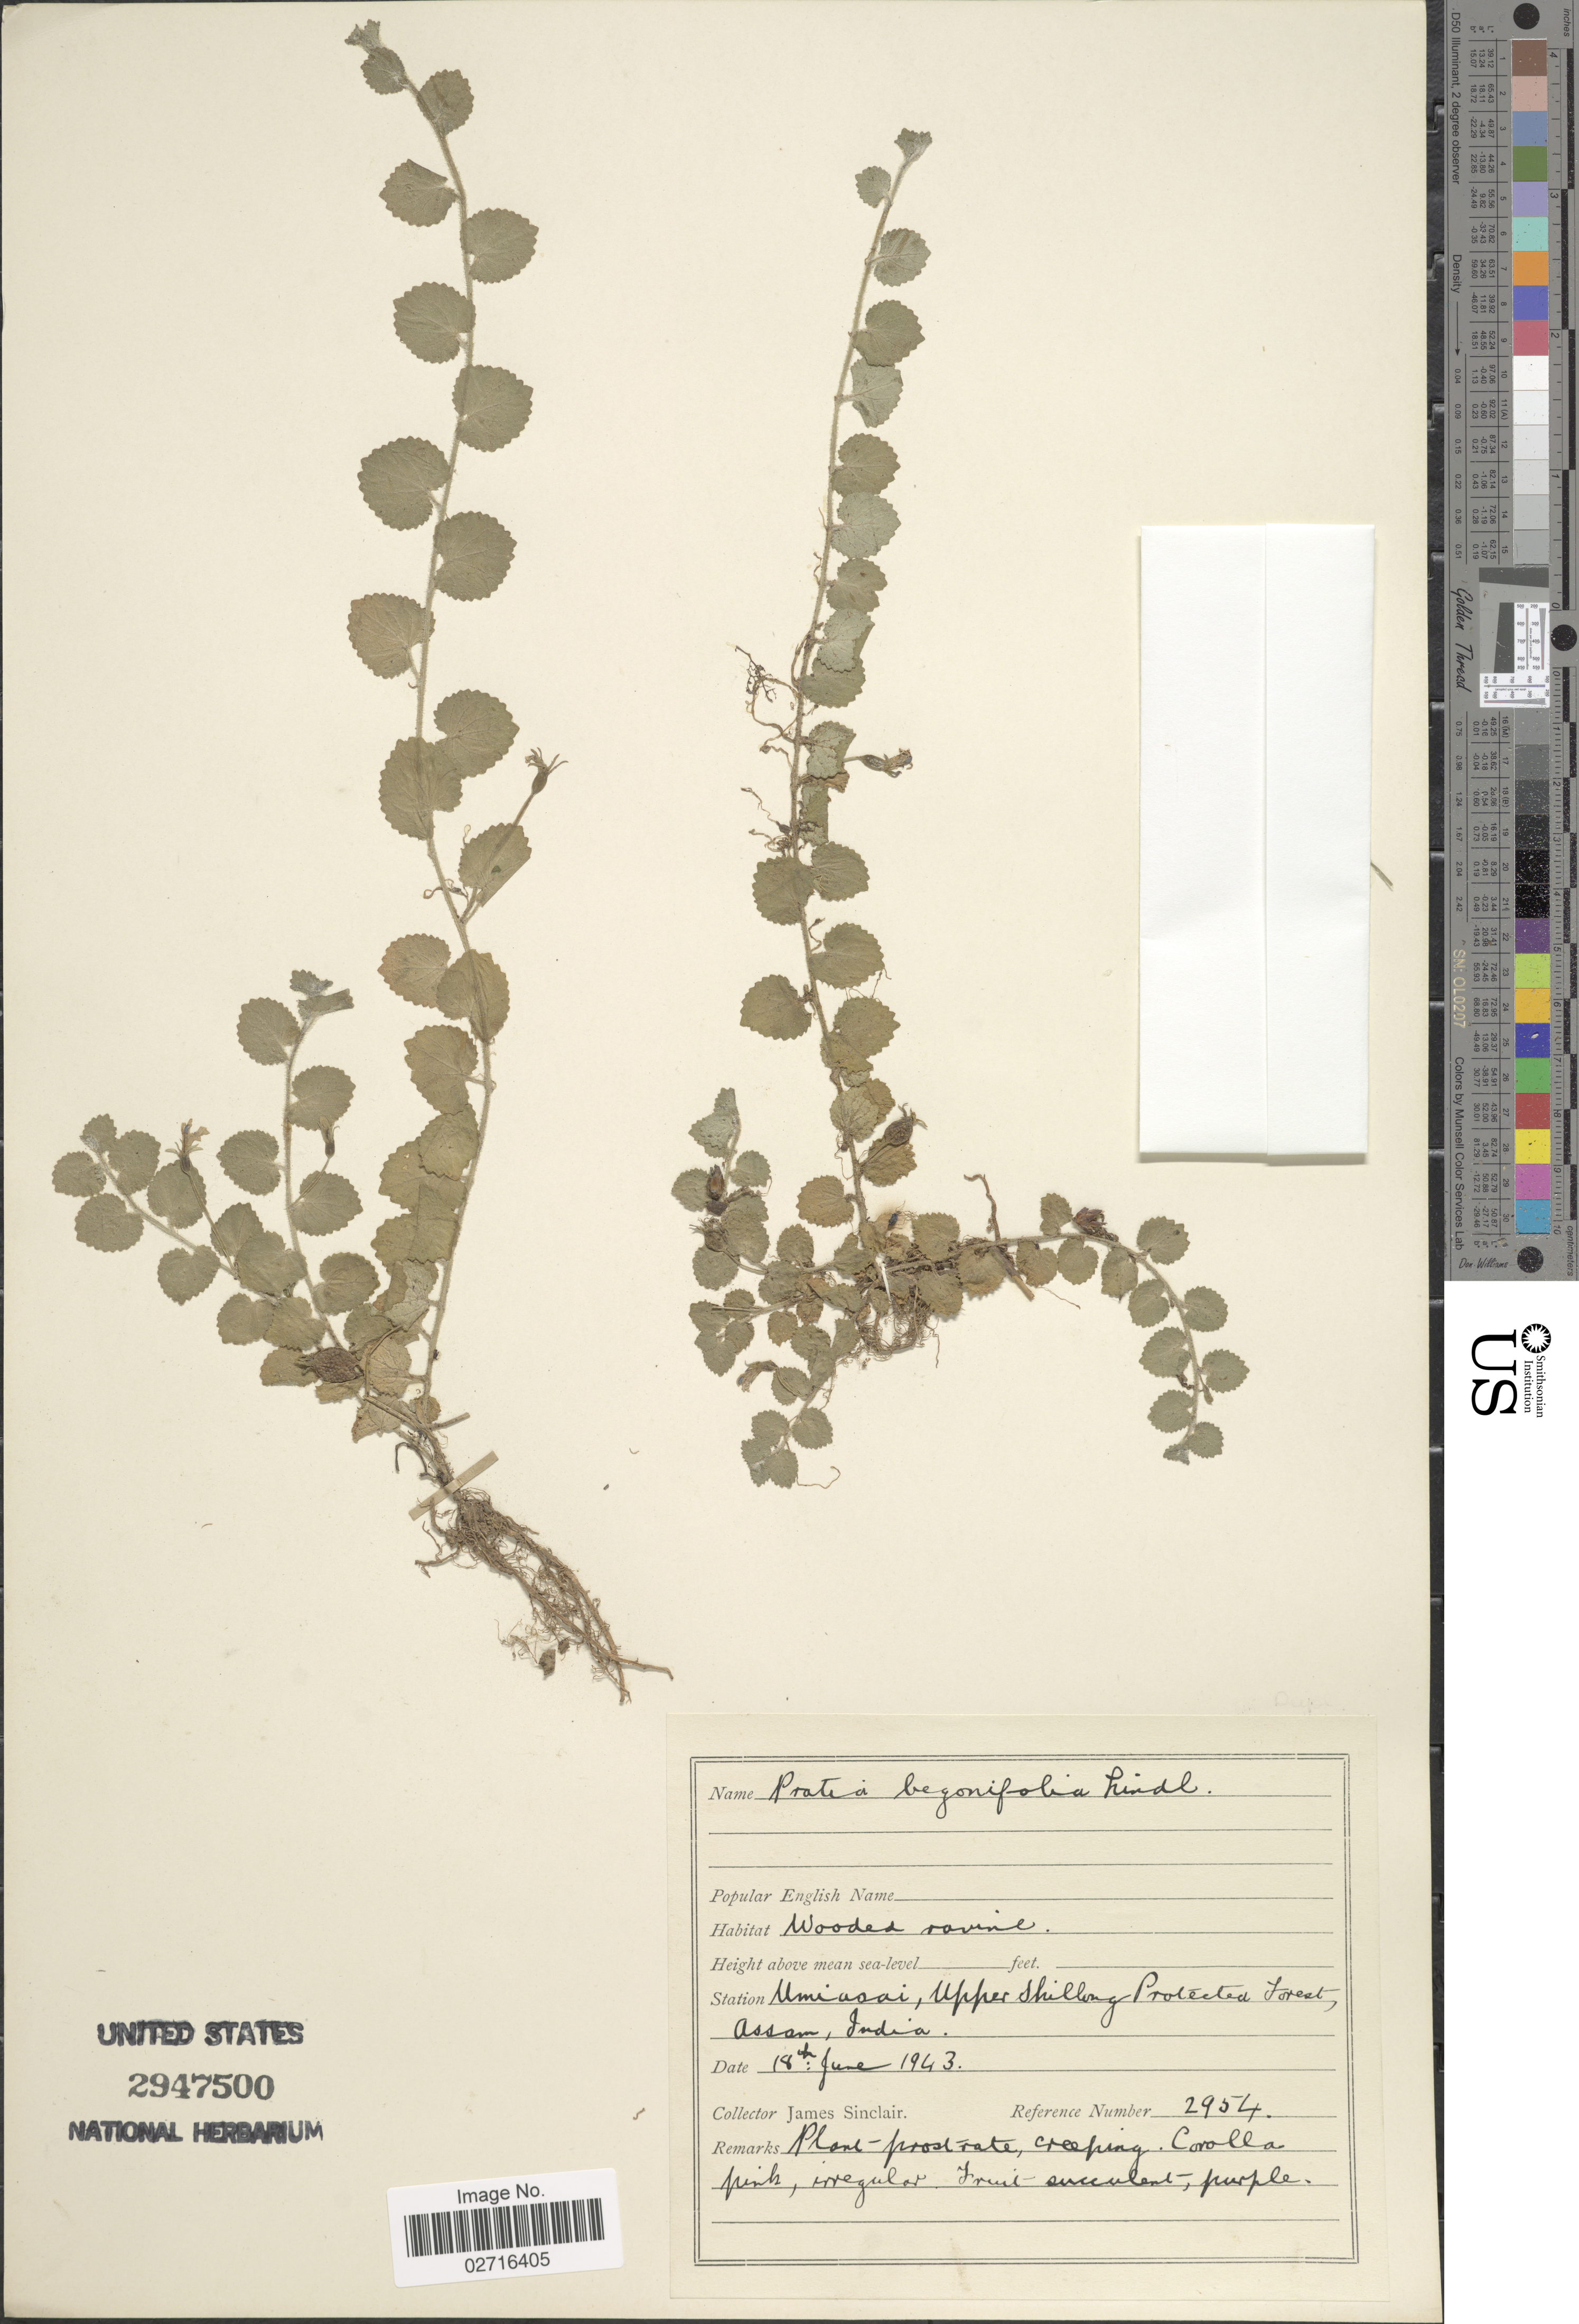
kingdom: Plantae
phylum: Tracheophyta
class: Magnoliopsida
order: Asterales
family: Campanulaceae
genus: Pratia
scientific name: Pratia begonifolia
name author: (Wall.) Lindl.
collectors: J. Sinclair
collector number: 2954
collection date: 1943-06-18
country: India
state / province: Meghalaya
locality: Umiasai, Upper Shillong Protected Forest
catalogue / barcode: US 2947500